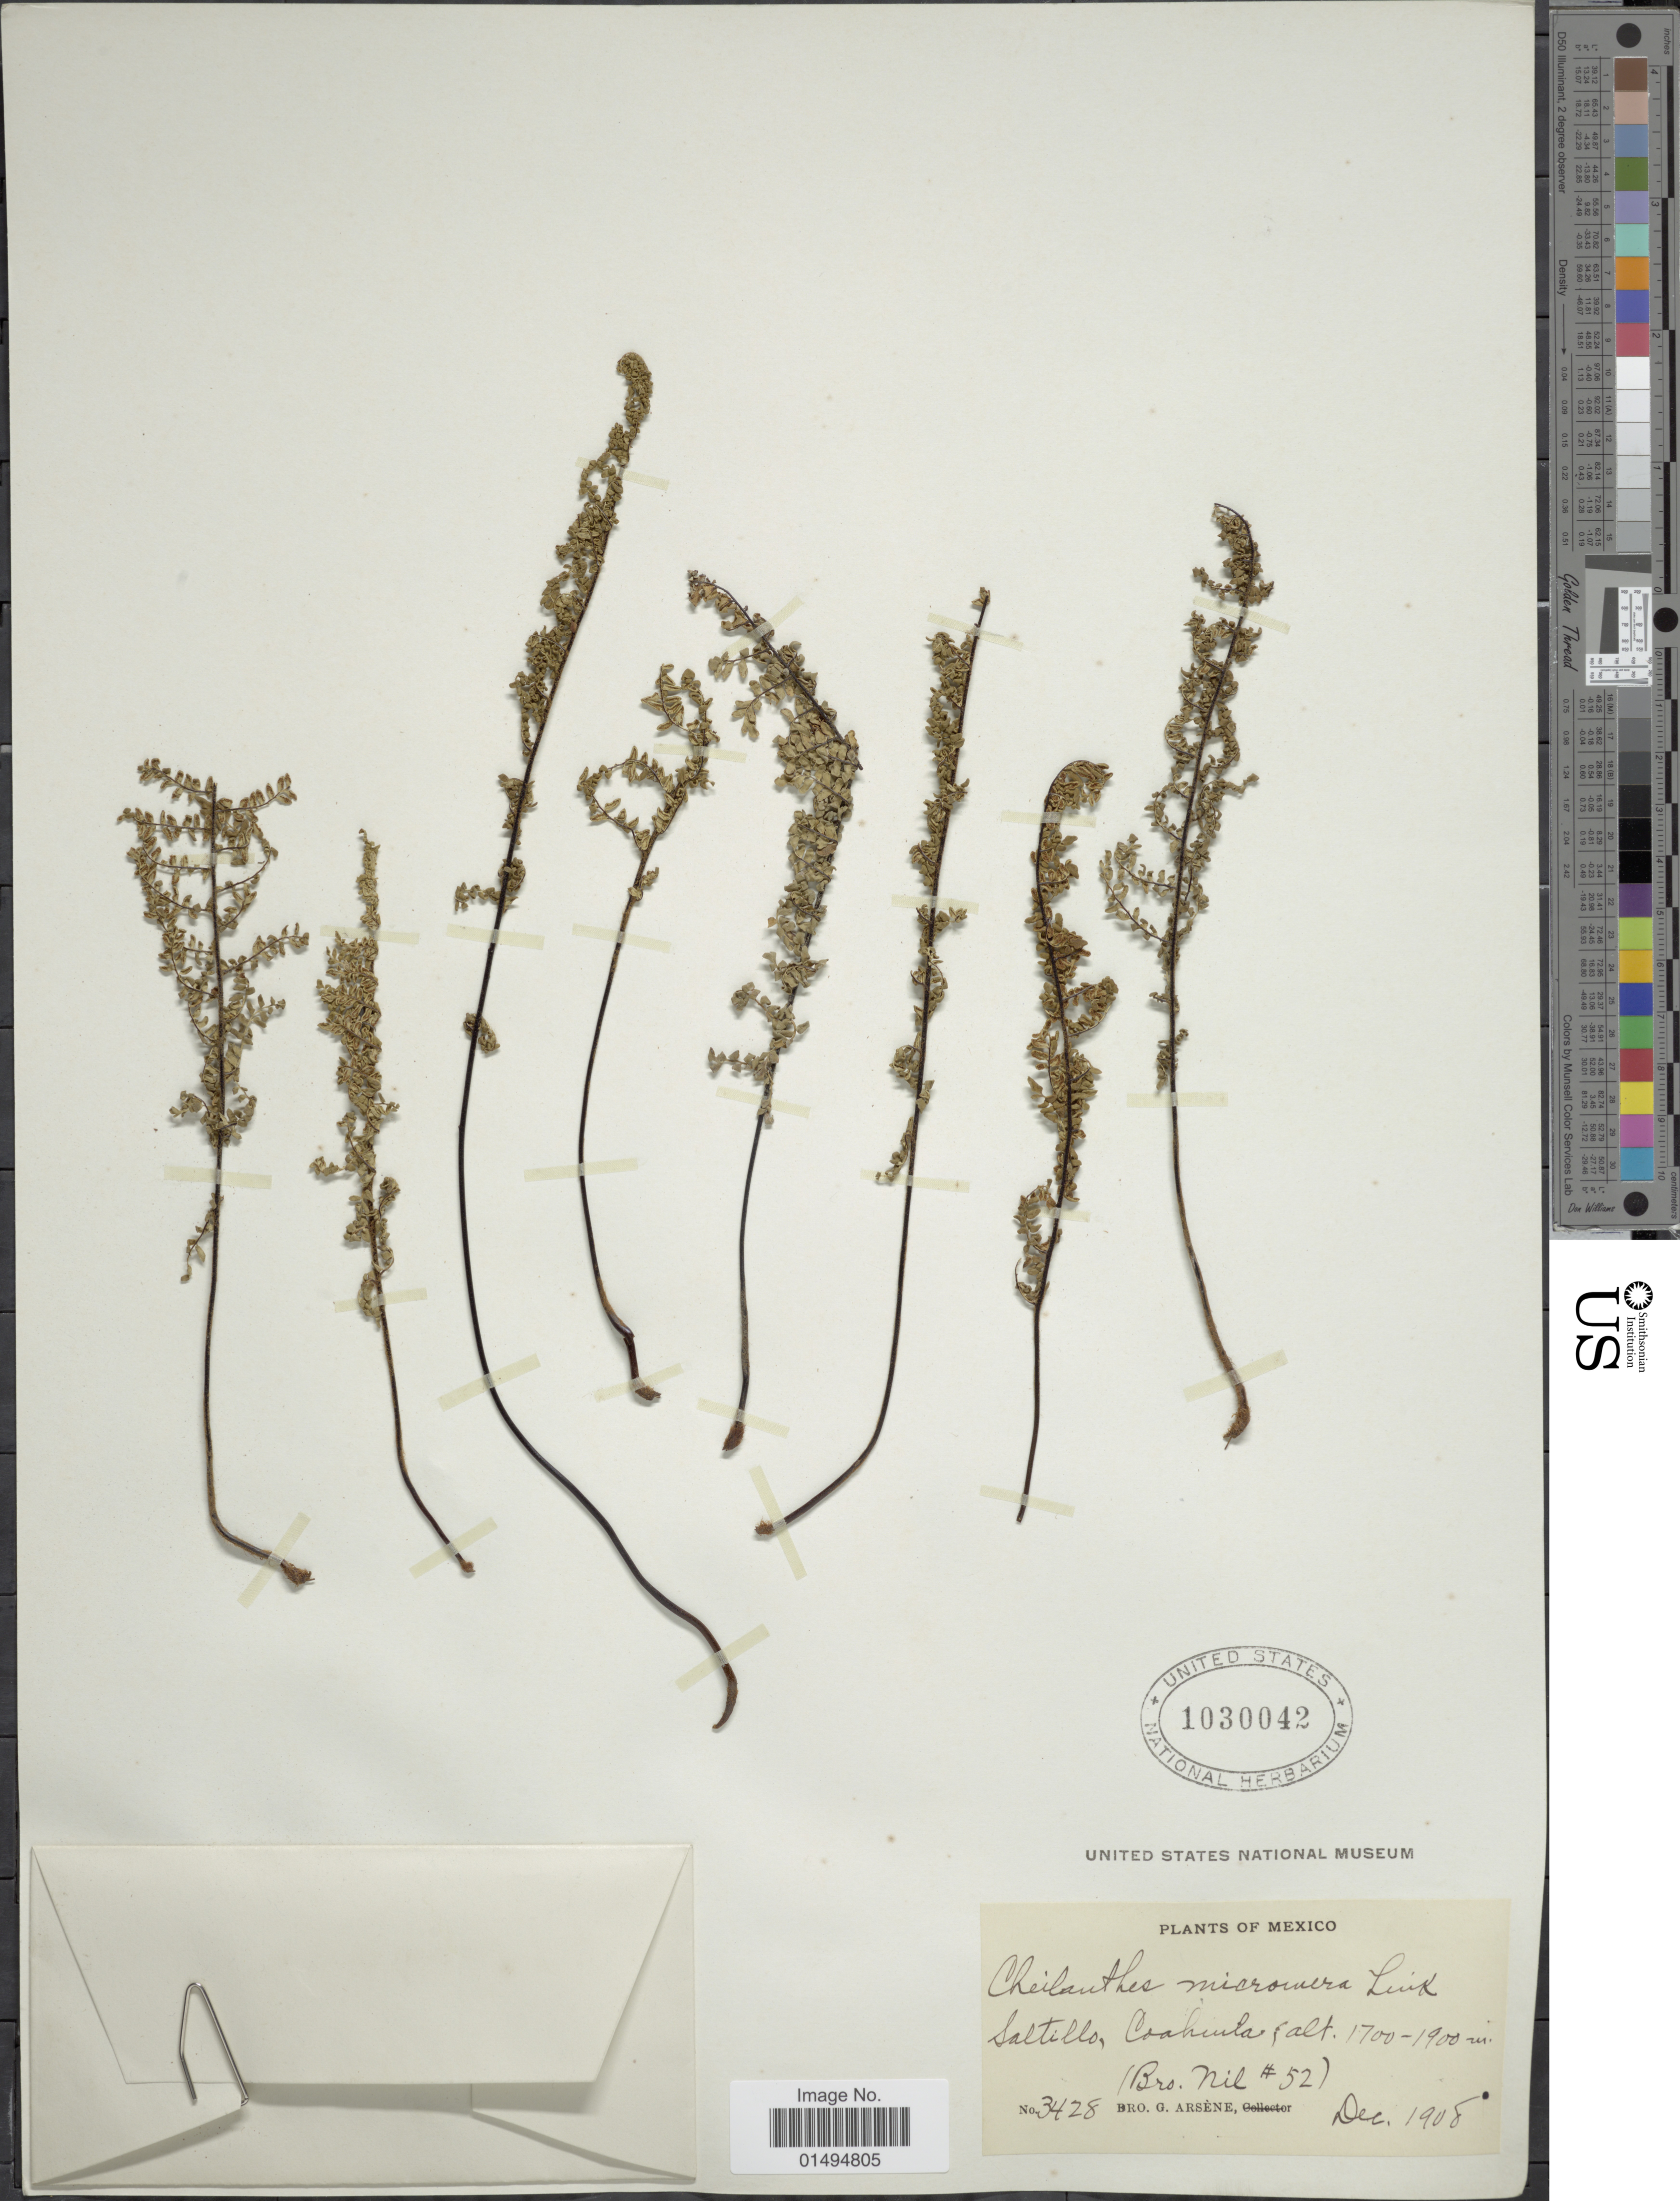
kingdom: Plantae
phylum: Tracheophyta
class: Polypodiopsida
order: Polypodiales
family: Pteridaceae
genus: Myriopteris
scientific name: Myriopteris notholaenoides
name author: (Desv.) Grusz & Windham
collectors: Bro. Nil & Bro. G. Arsène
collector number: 52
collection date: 1908-12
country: Mexico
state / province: Coahuila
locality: Saltillo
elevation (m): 1700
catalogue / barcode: US 1030042